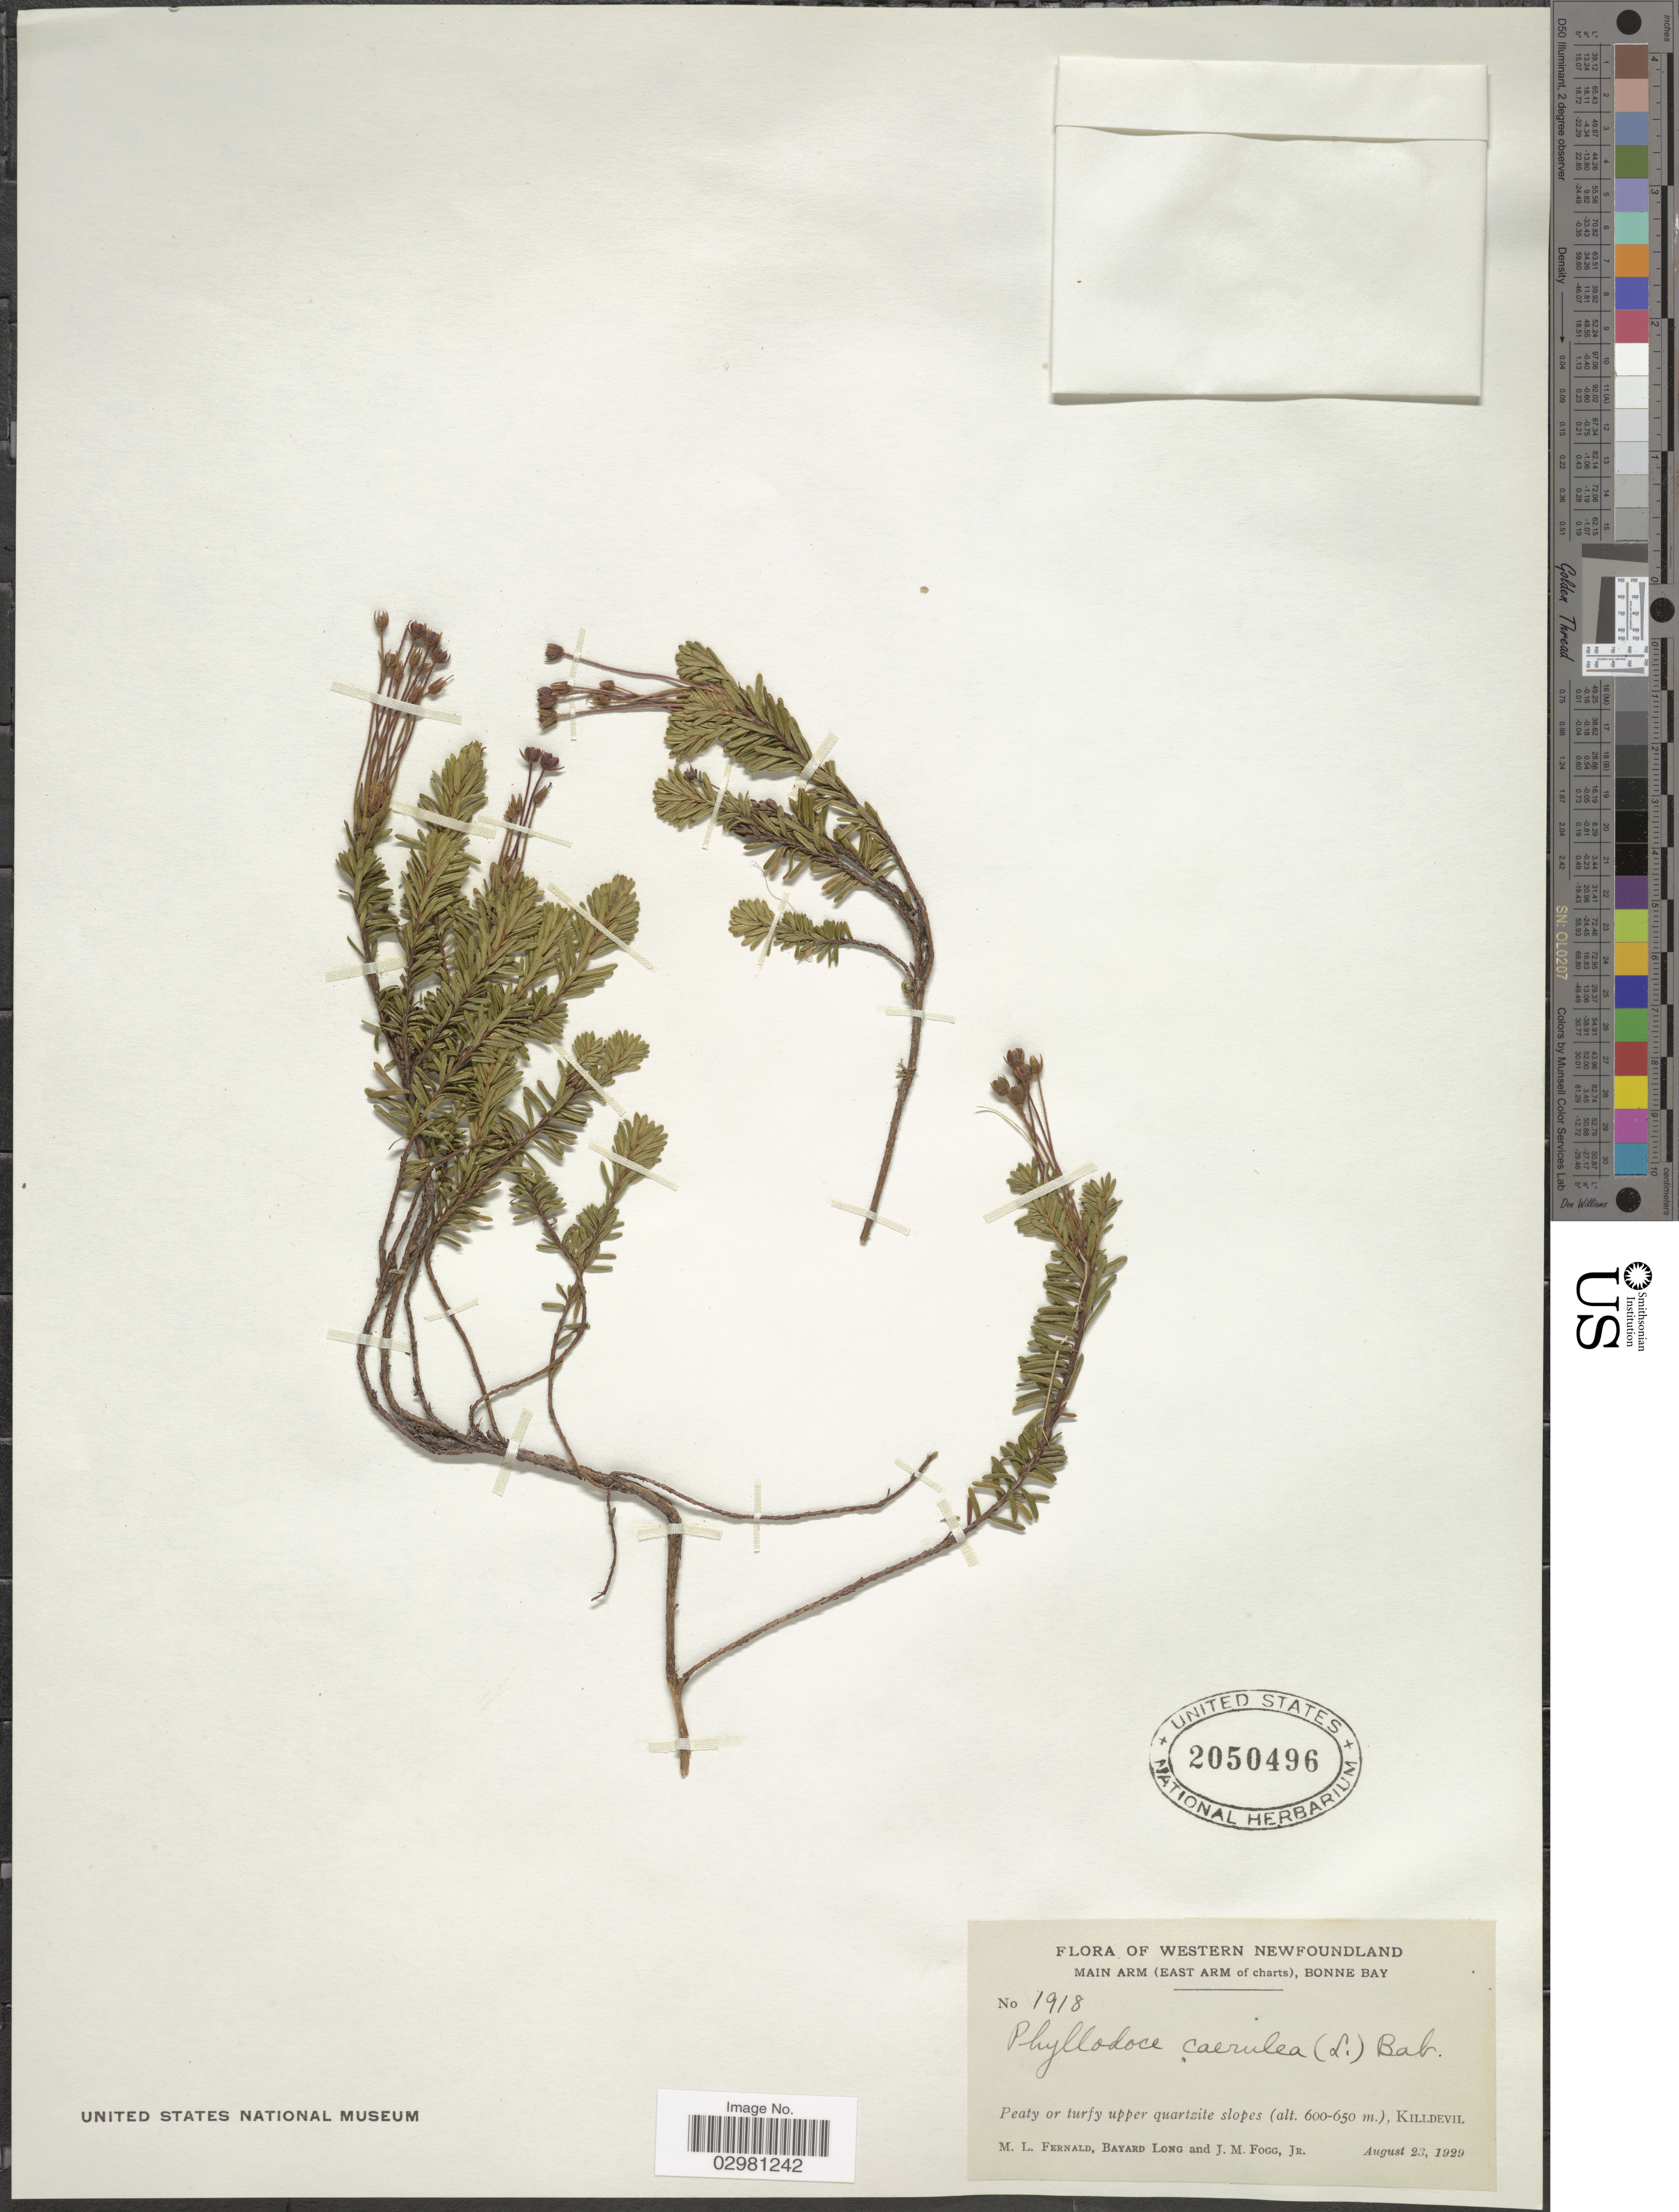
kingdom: Plantae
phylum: Tracheophyta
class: Magnoliopsida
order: Ericales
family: Ericaceae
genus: Phyllodoce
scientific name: Phyllodoce caerulea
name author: (L.) Bab.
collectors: M. L. Fernald, B. Long & J. Fogg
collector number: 1918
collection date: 1929-08-23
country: Canada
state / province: Newfoundland and Labrador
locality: Western Newfoundland, Main Arm (East Arm of charts), Bonne Bay, Killdevil.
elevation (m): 600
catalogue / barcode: US 2050496